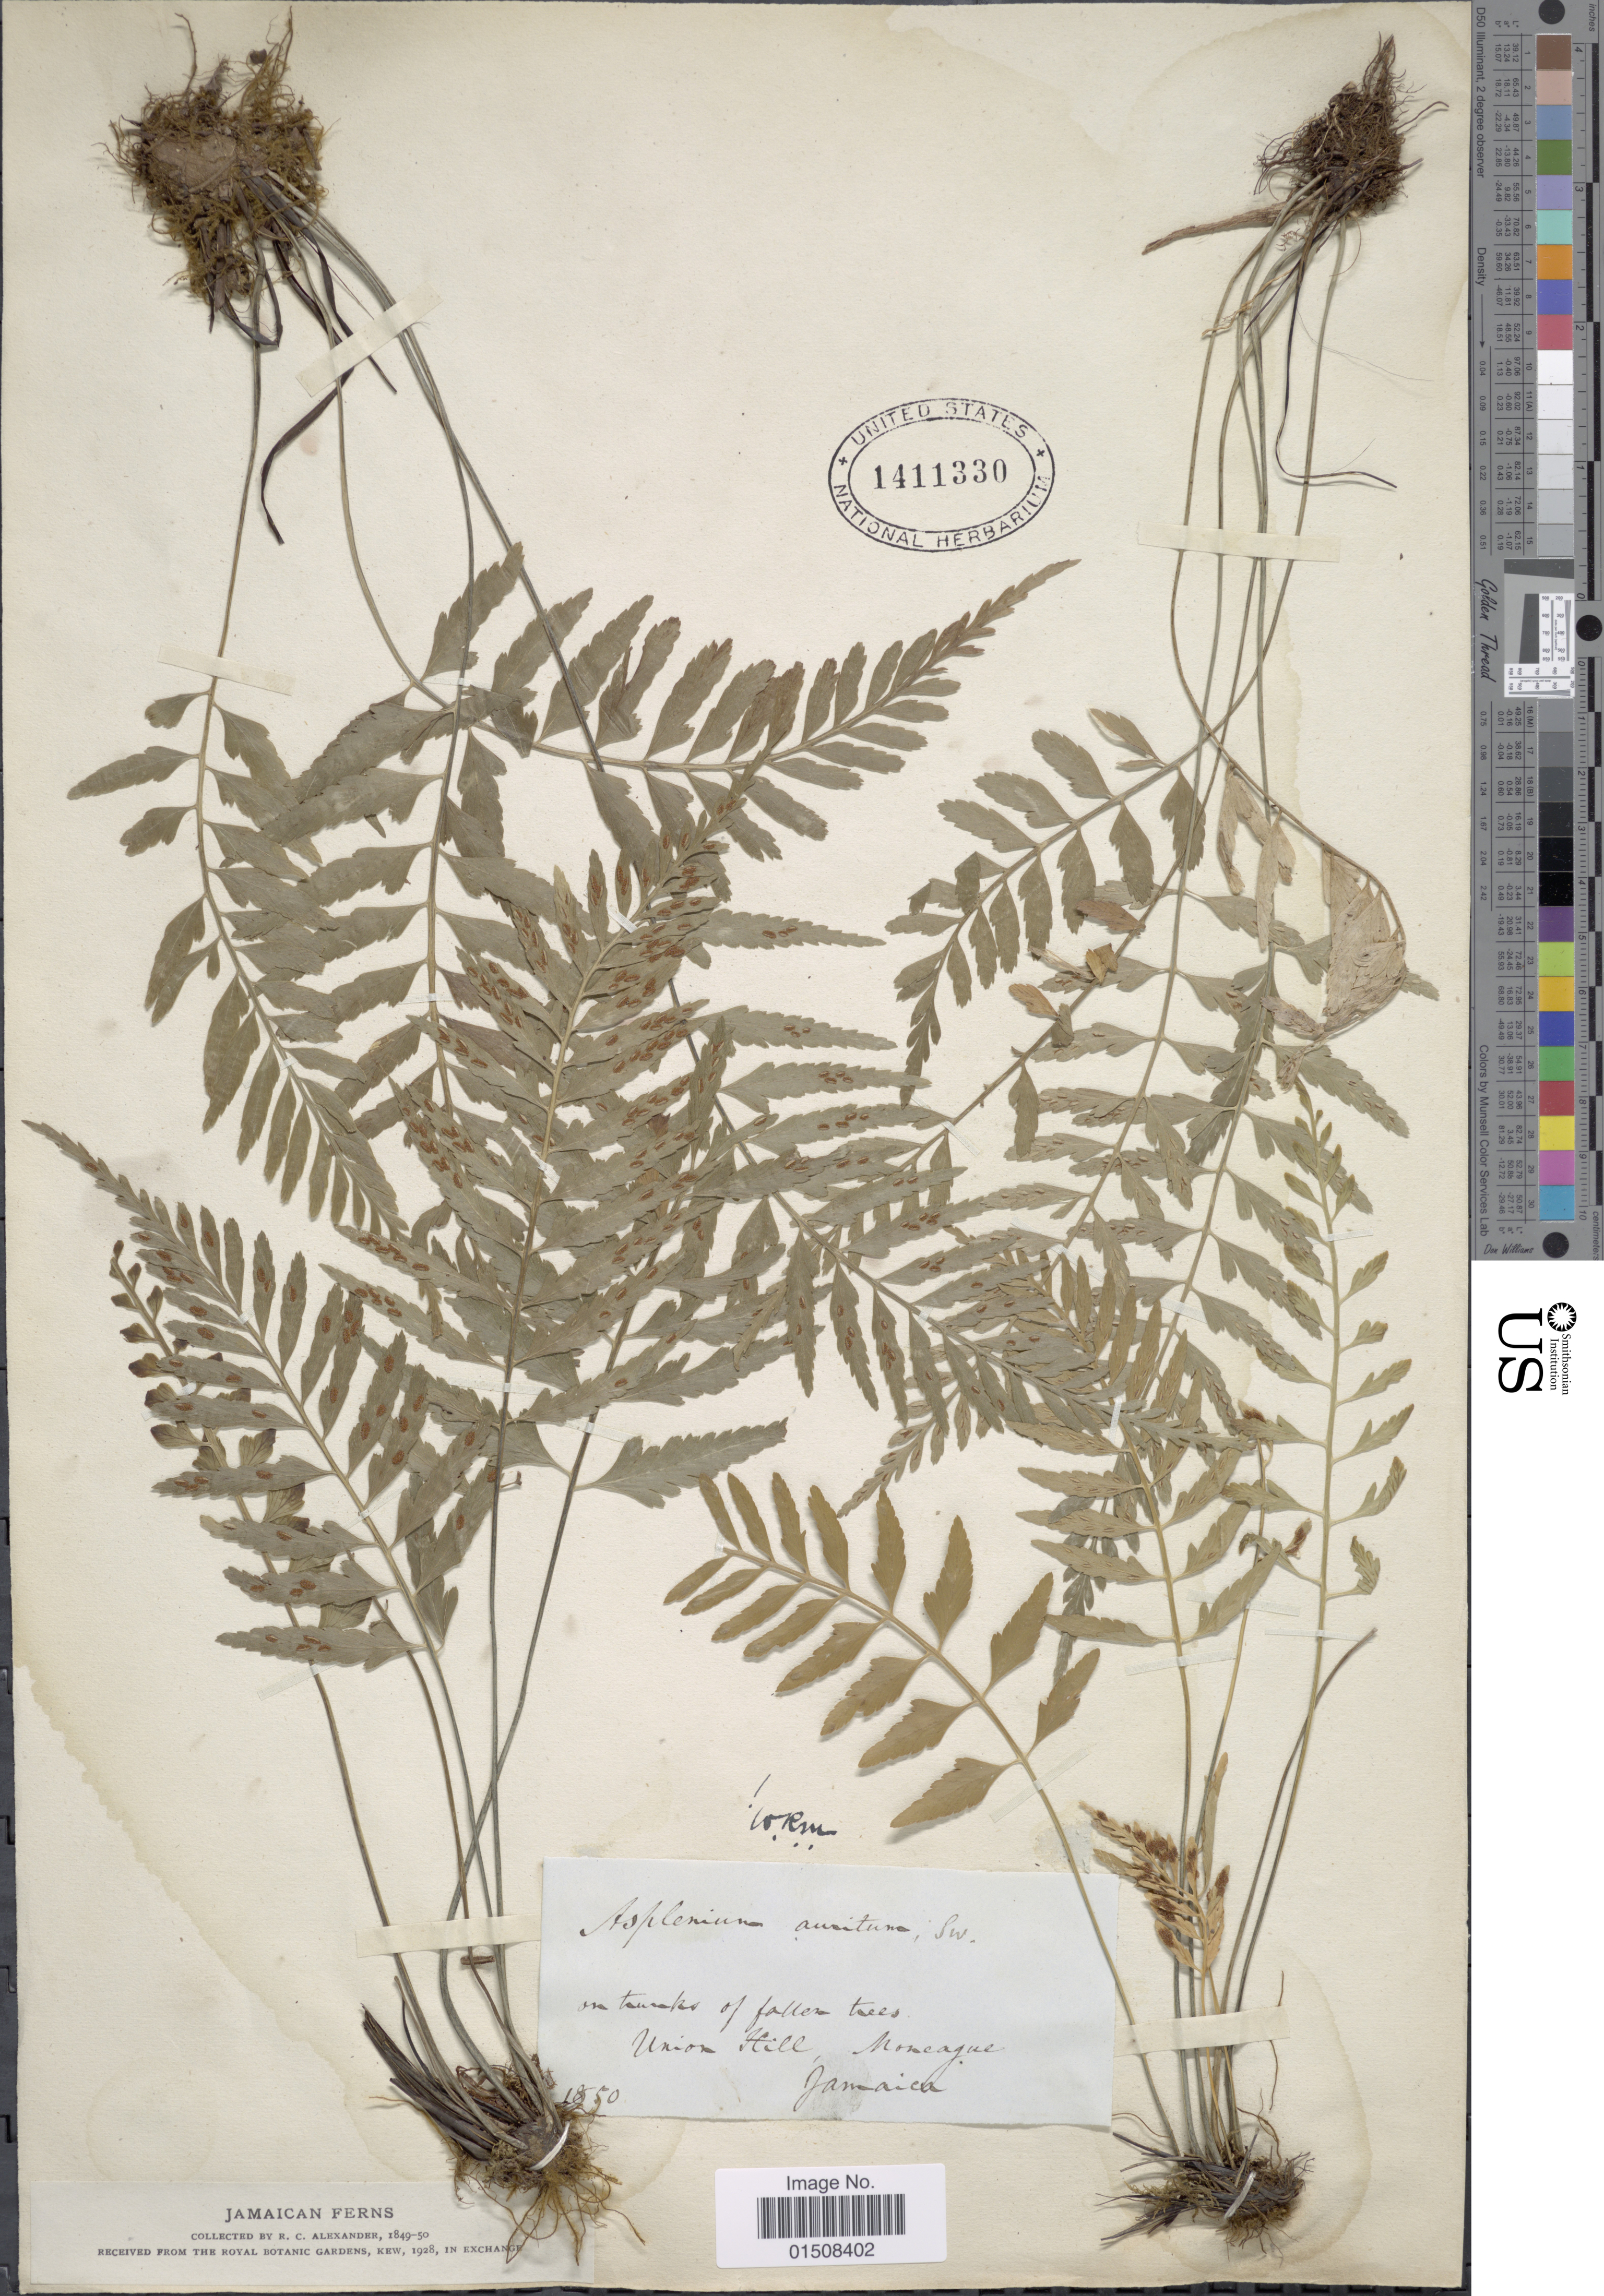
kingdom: Plantae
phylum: Tracheophyta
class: Polypodiopsida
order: Polypodiales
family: Aspleniaceae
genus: Asplenium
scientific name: Asplenium auritum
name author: Sw.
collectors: R. C. Alexander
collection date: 1850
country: Jamaica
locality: Union Hill, Moneague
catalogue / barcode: US 1411330